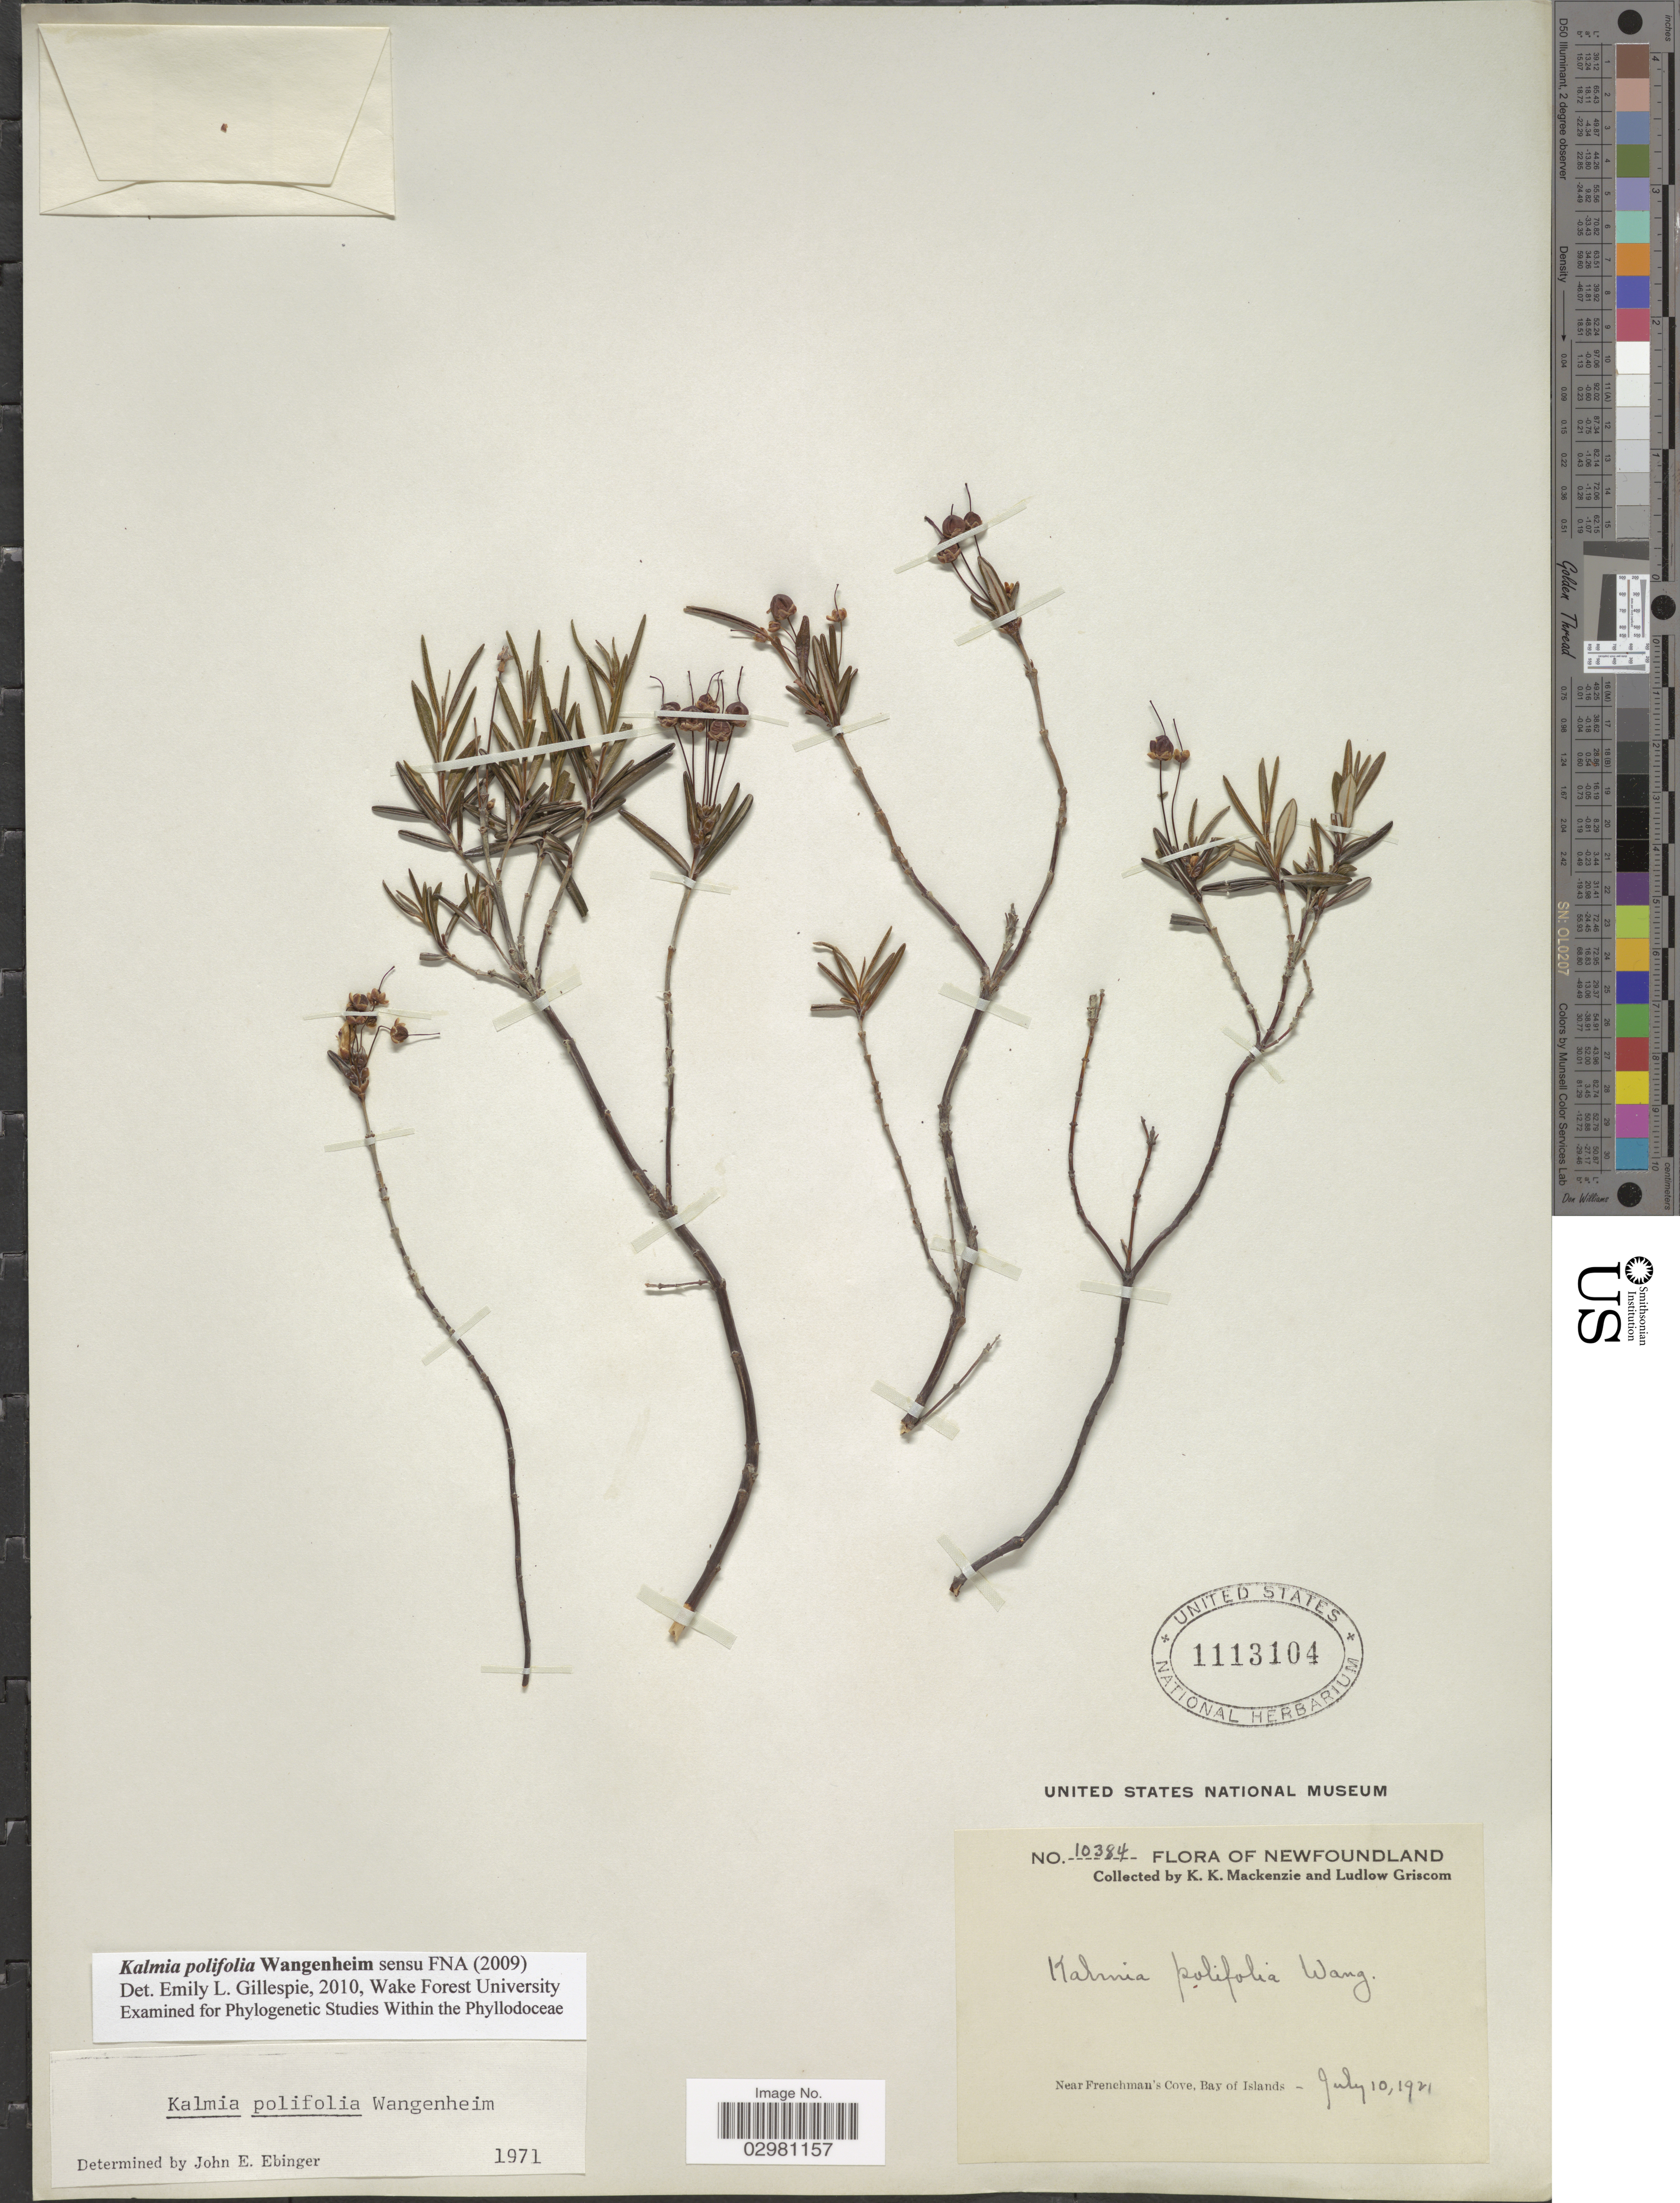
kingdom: Plantae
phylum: Tracheophyta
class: Magnoliopsida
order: Ericales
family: Ericaceae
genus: Kalmia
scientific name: Kalmia polifolia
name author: Wangenh.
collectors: K. K. Mackenzie & L. Griscom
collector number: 10384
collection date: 1921-07-10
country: Canada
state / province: Newfoundland and Labrador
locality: Near Frenchman's Cove, Bay of Islands.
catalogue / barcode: US 1113104